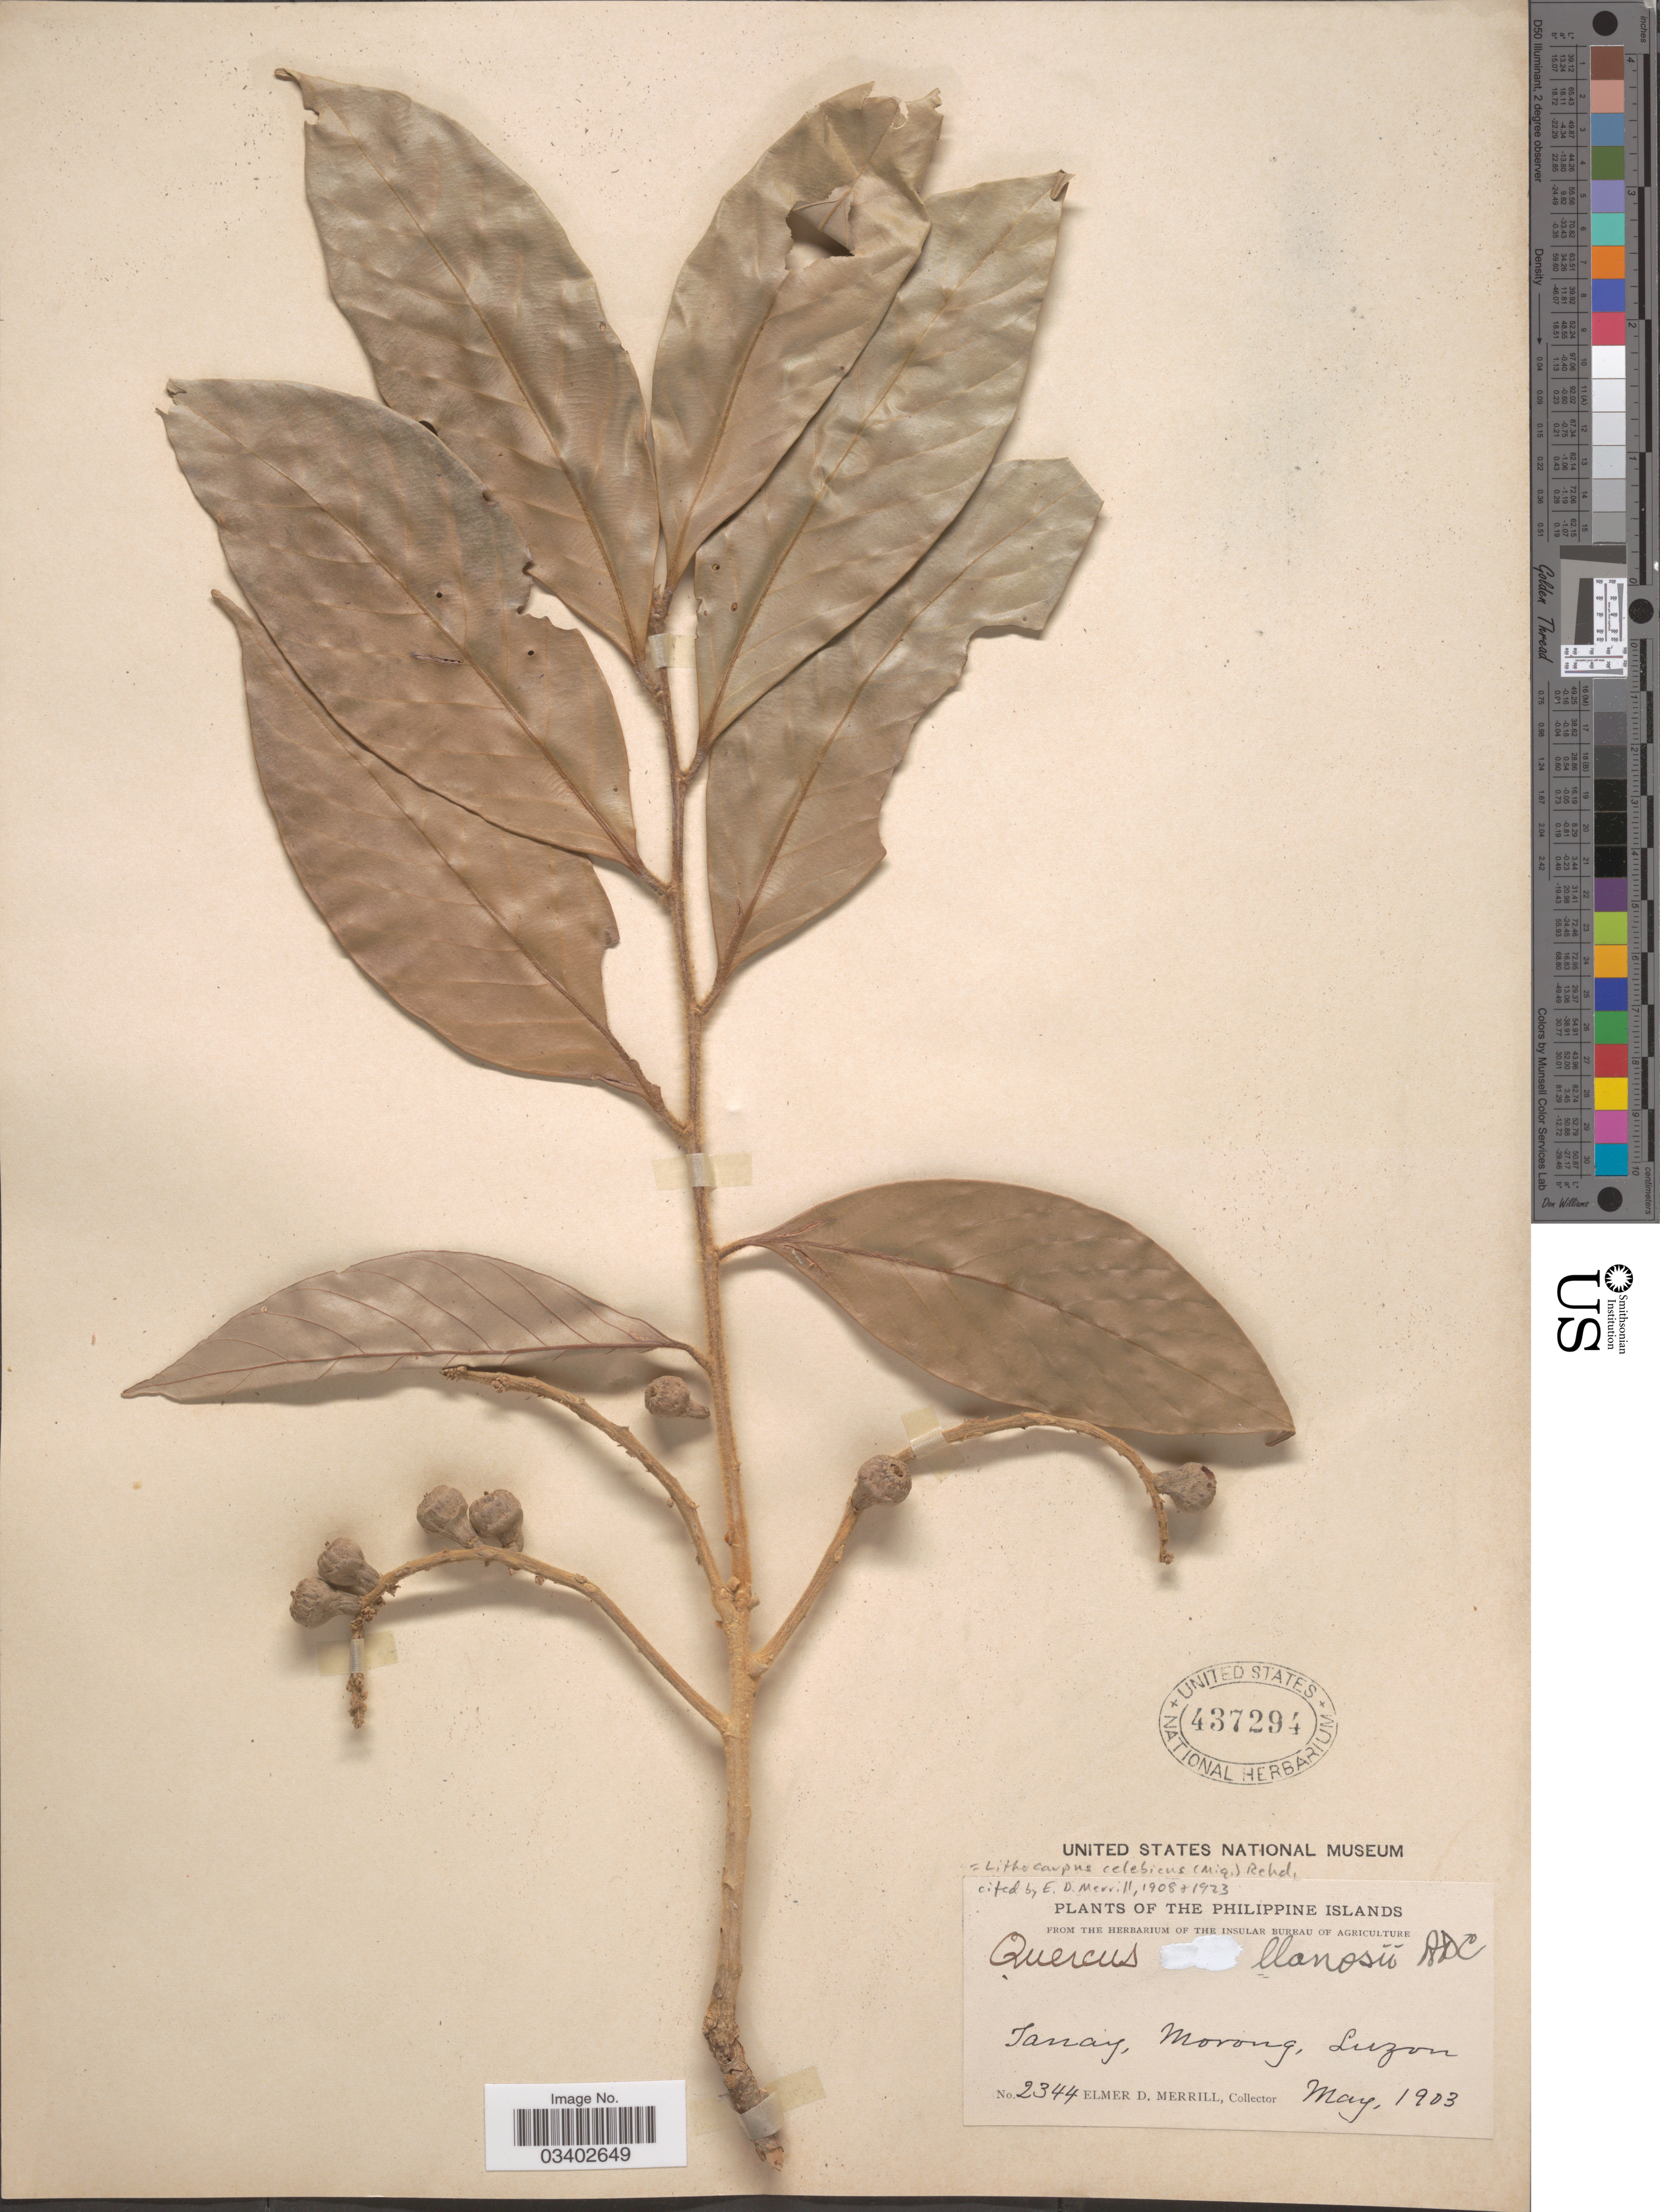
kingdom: Plantae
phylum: Tracheophyta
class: Magnoliopsida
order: Fagales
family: Fagaceae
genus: Lithocarpus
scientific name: Lithocarpus celebicus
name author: (Miq.) Rehder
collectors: E. D. Merrill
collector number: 2344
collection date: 1903-05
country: Philippines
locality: Tanay, Morong, Luzon.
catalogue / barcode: US 437294